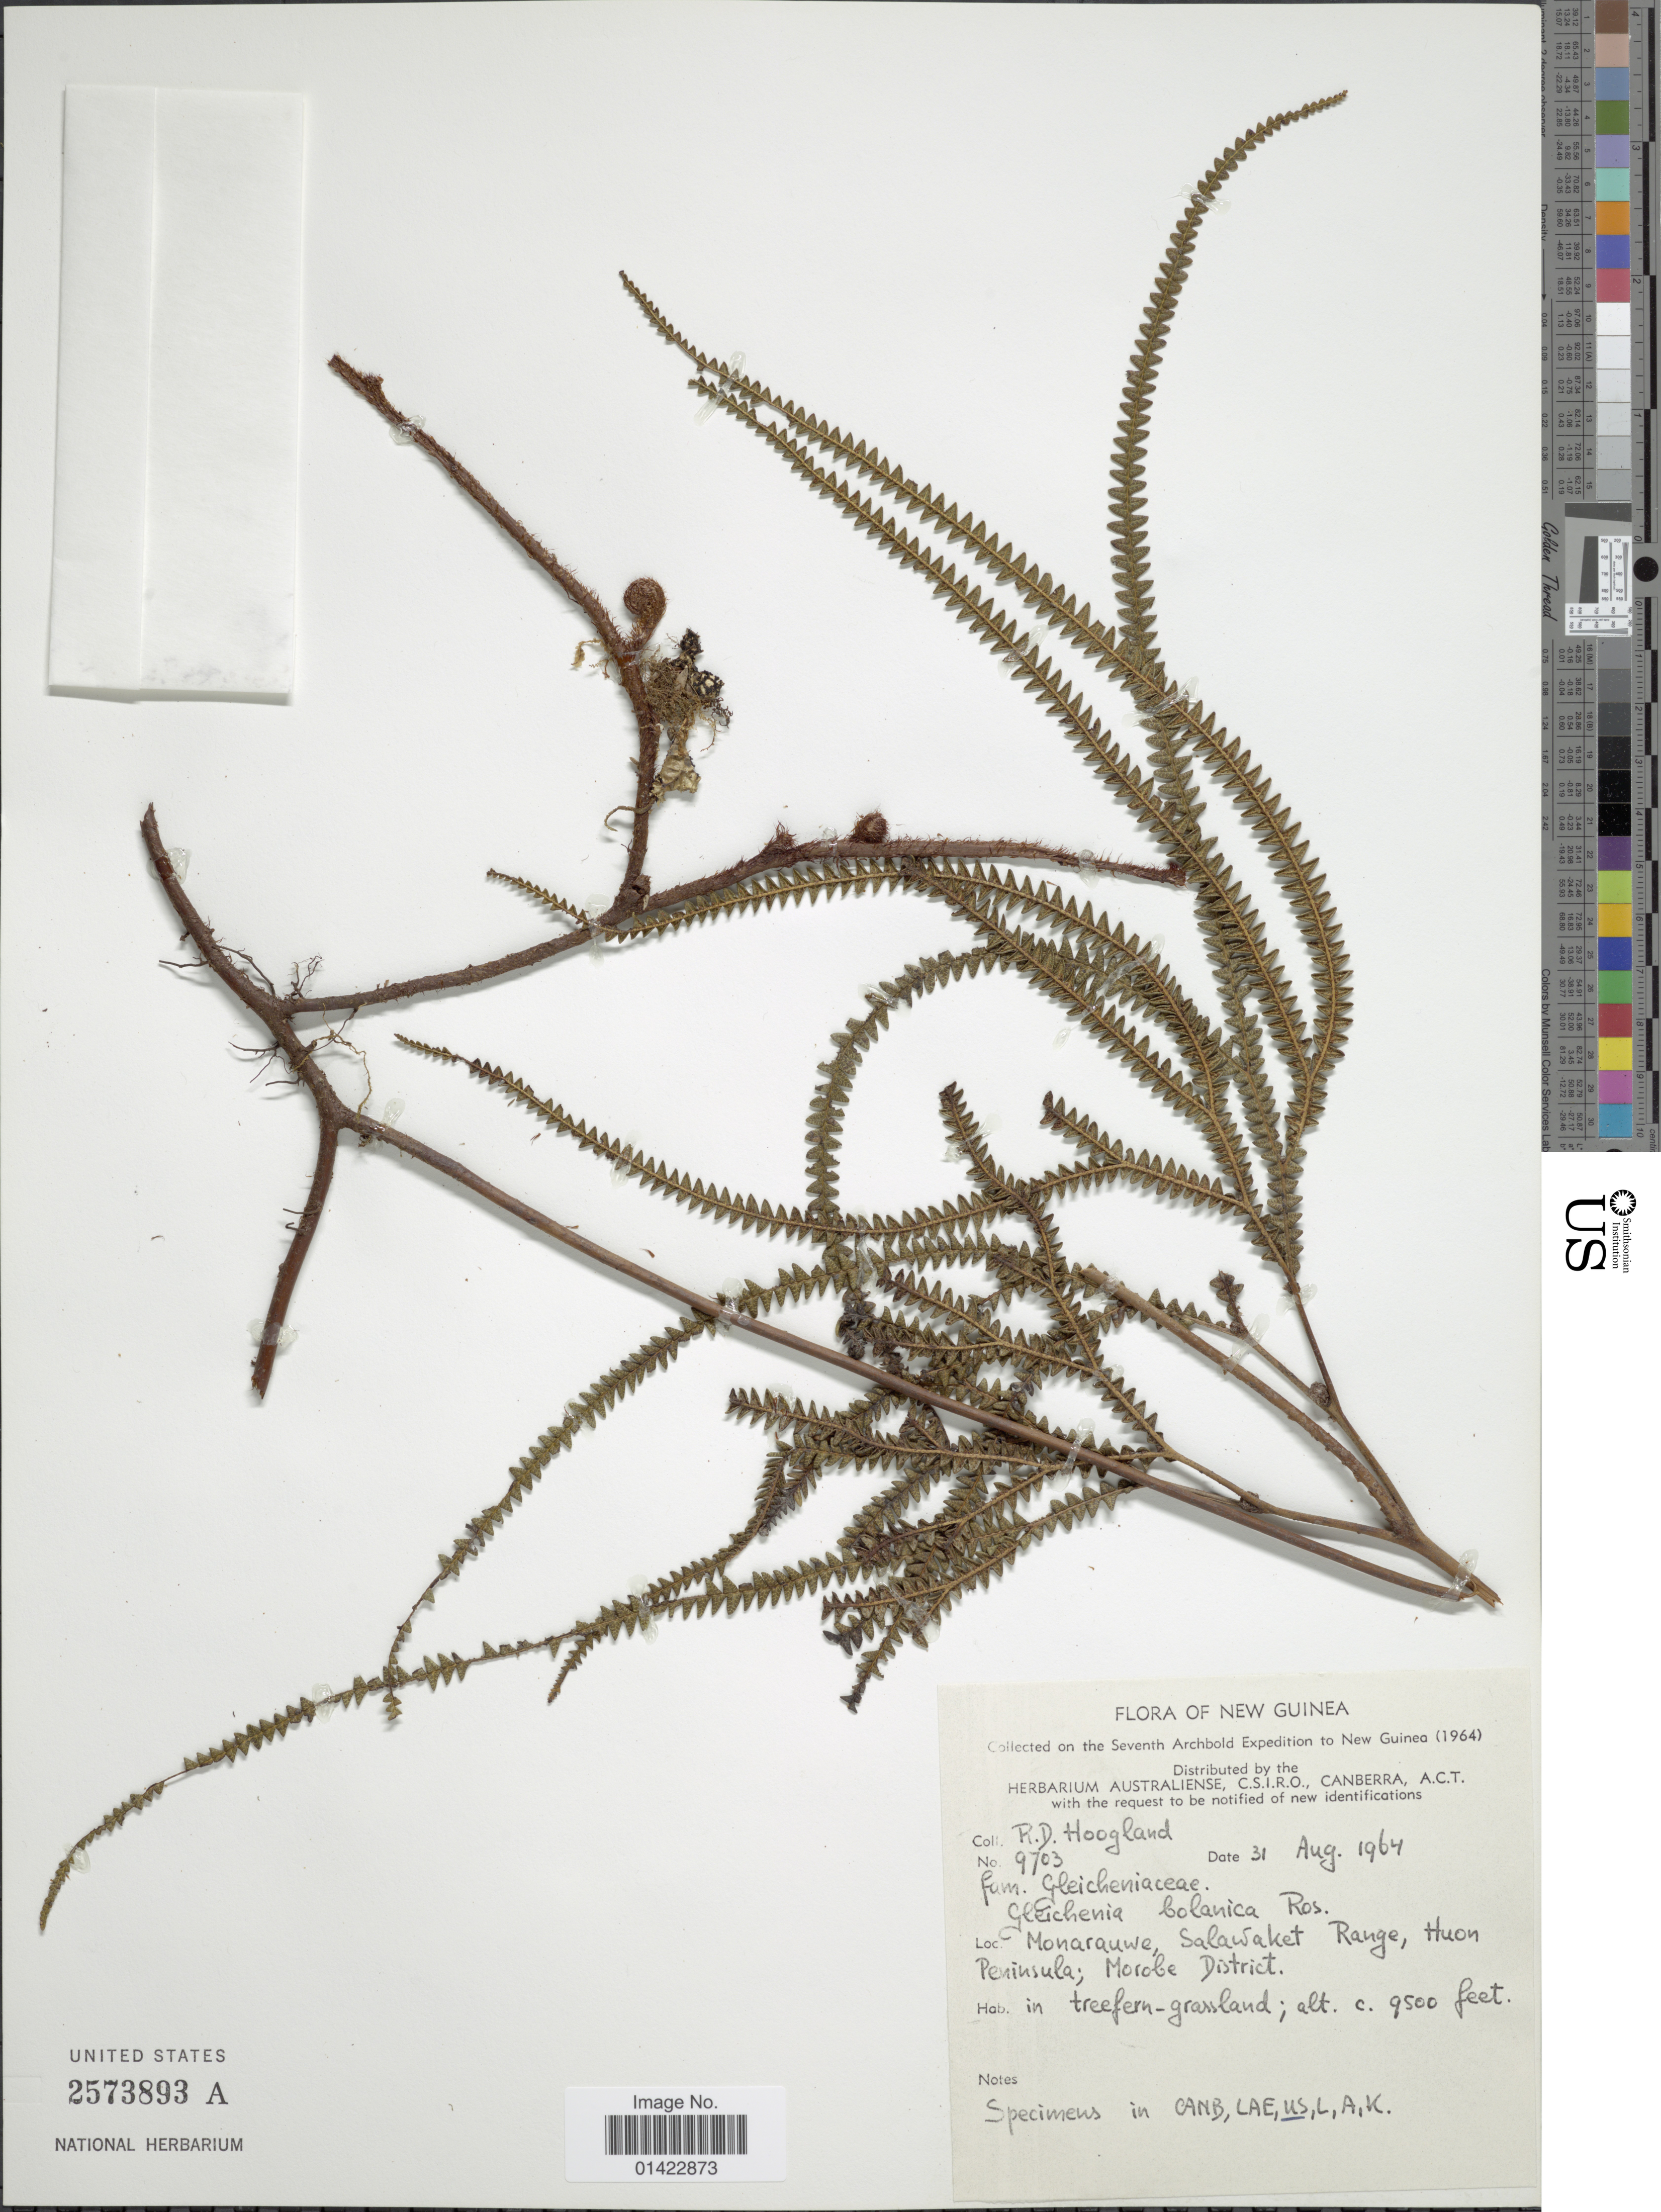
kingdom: Plantae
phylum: Tracheophyta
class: Polypodiopsida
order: Gleicheniales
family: Gleicheniaceae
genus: Sticherus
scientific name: Sticherus bolanicus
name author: (Rosenst.) Copel.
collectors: R. D. Hoogland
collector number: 9703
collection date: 1964-08-31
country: Papua New Guinea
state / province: Morobe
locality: New Guinea. Monarauwe, Salawaket Range, Huon Peninsula.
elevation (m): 2896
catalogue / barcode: US 2573893A